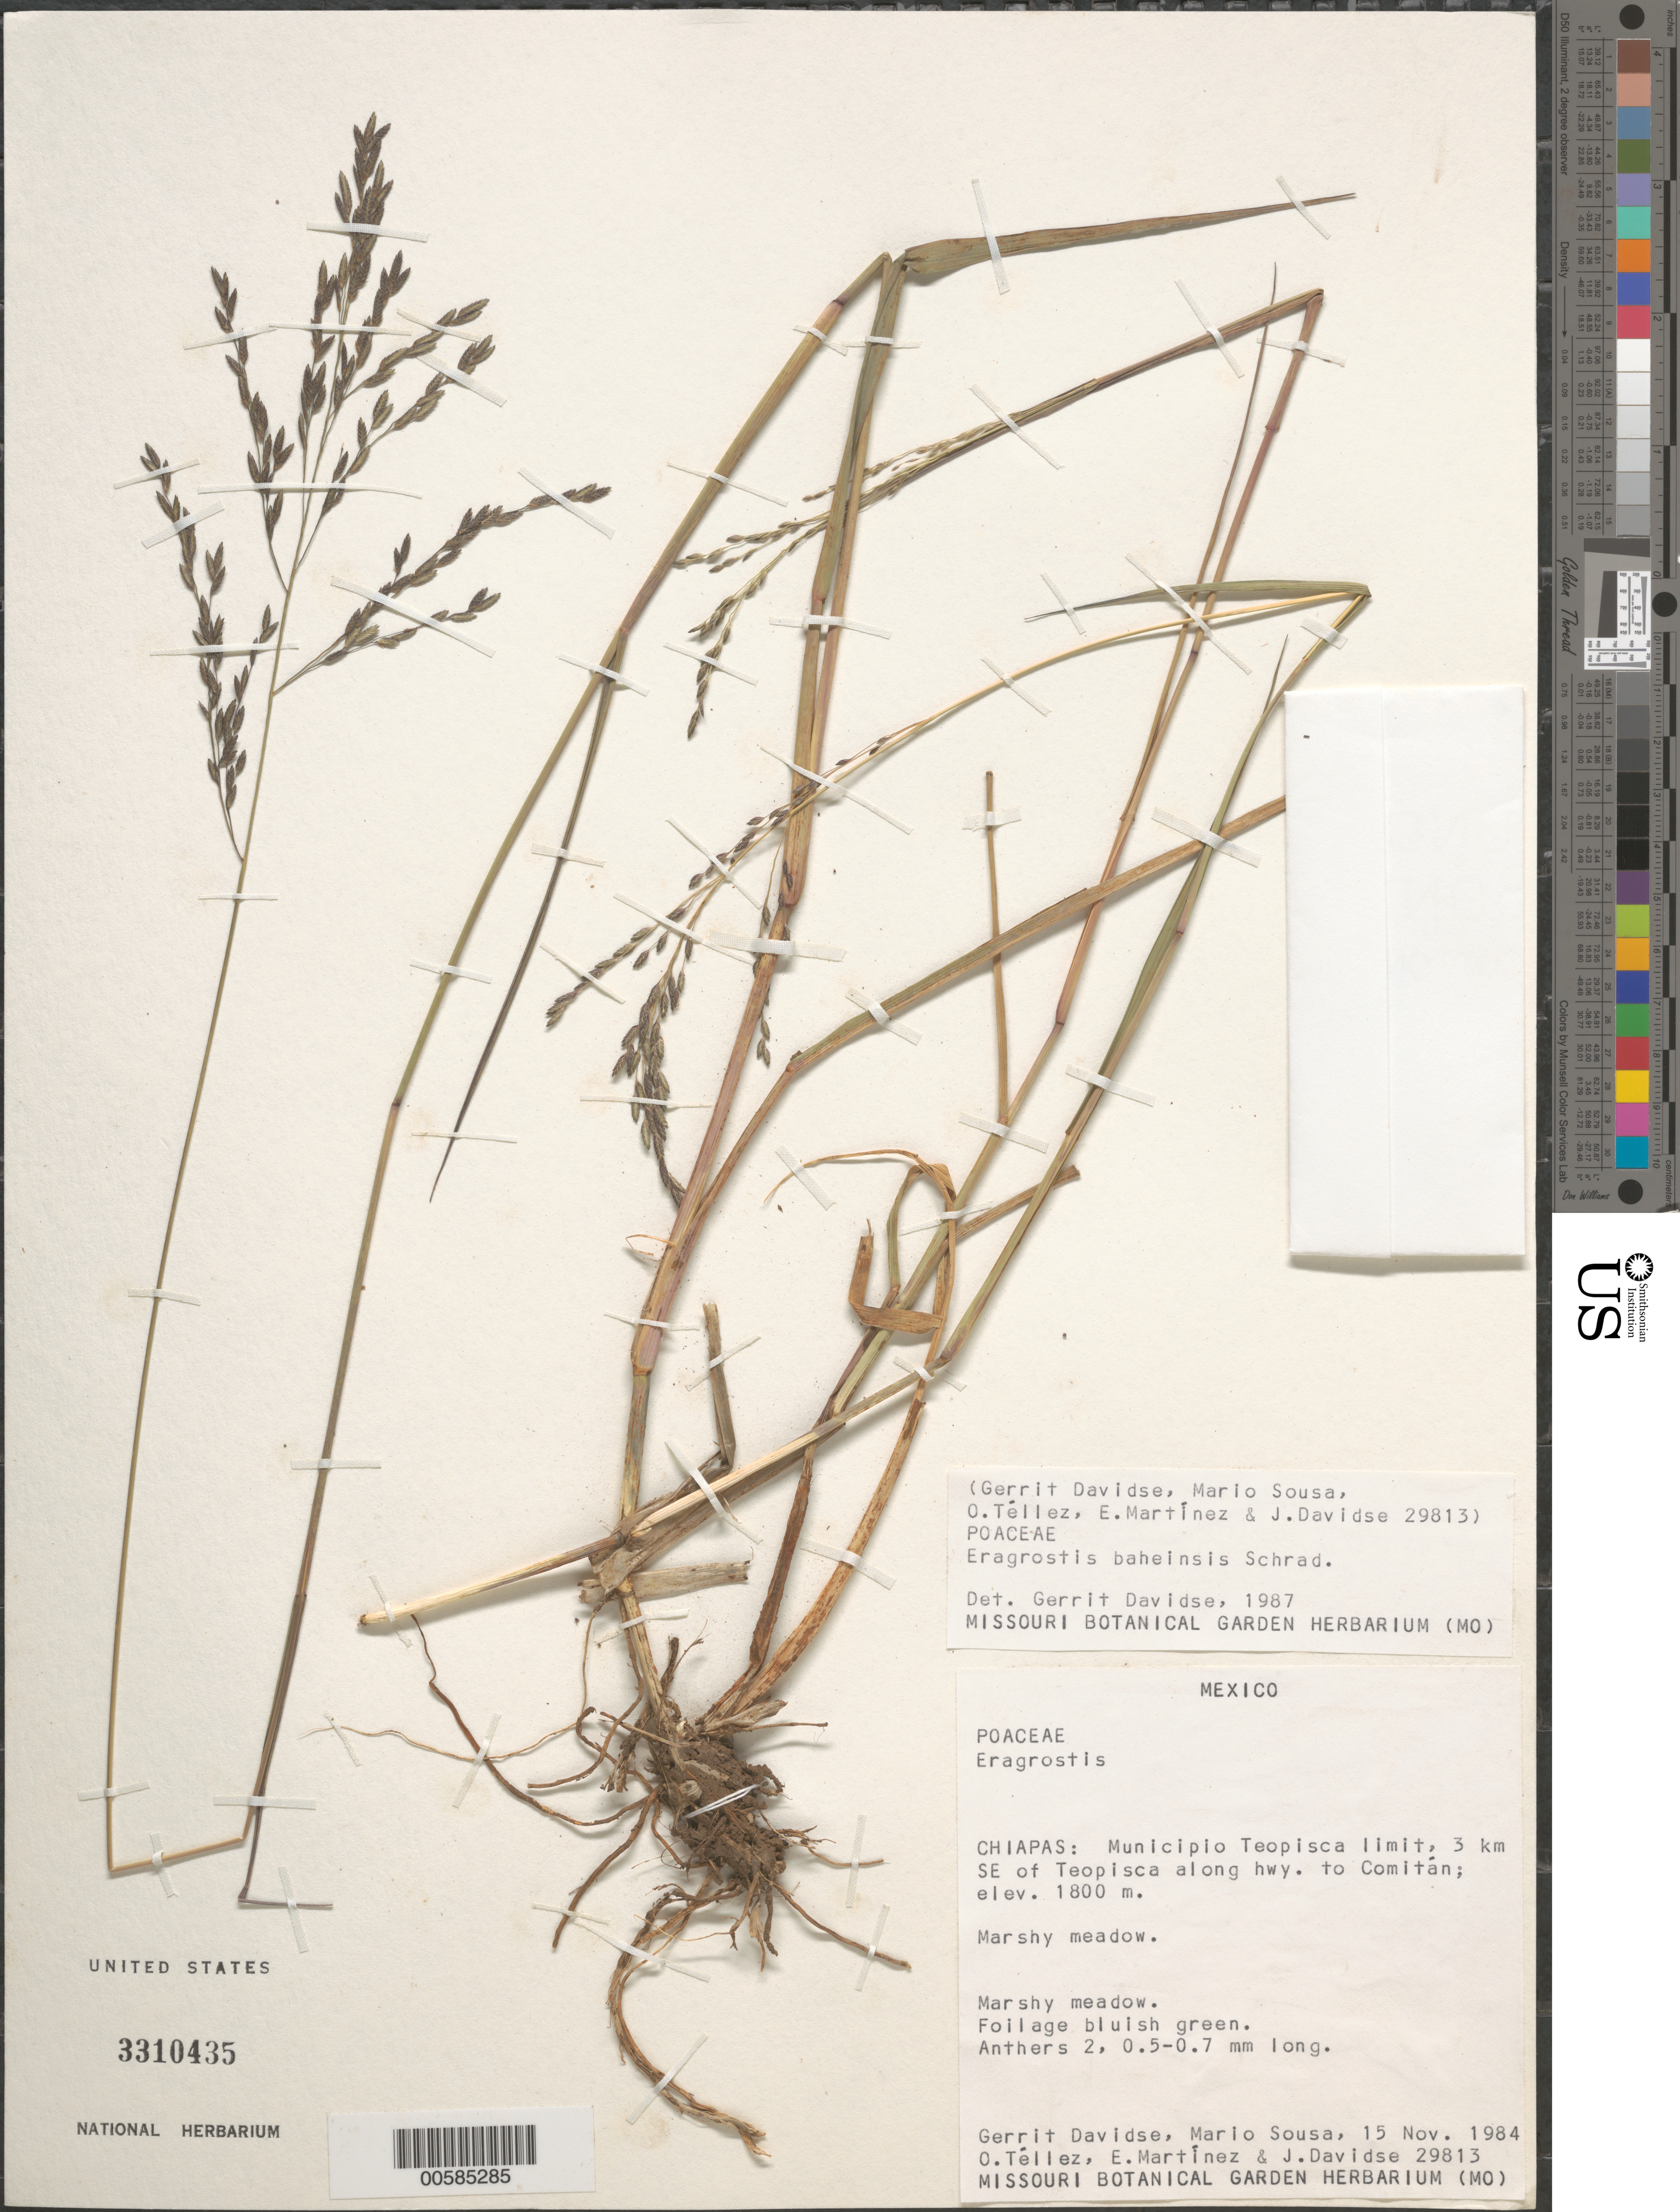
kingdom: Plantae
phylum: Tracheophyta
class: Liliopsida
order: Poales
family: Poaceae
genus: Eragrostis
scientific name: Eragrostis bahiensis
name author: Schrad. ex Schult.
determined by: Davidse, Gerrit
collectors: G. Davidse, M. Sousa S., O. TTllez, E. Martfnez & J. Davidse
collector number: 29813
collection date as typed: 15 Nov 1984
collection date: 1984-11-15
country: Mexico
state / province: Chiapas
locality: Municipio Teopisca limit, 3 km SE of Teopisca along hwy to Comitßn.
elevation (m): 1800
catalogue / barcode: US 3310435